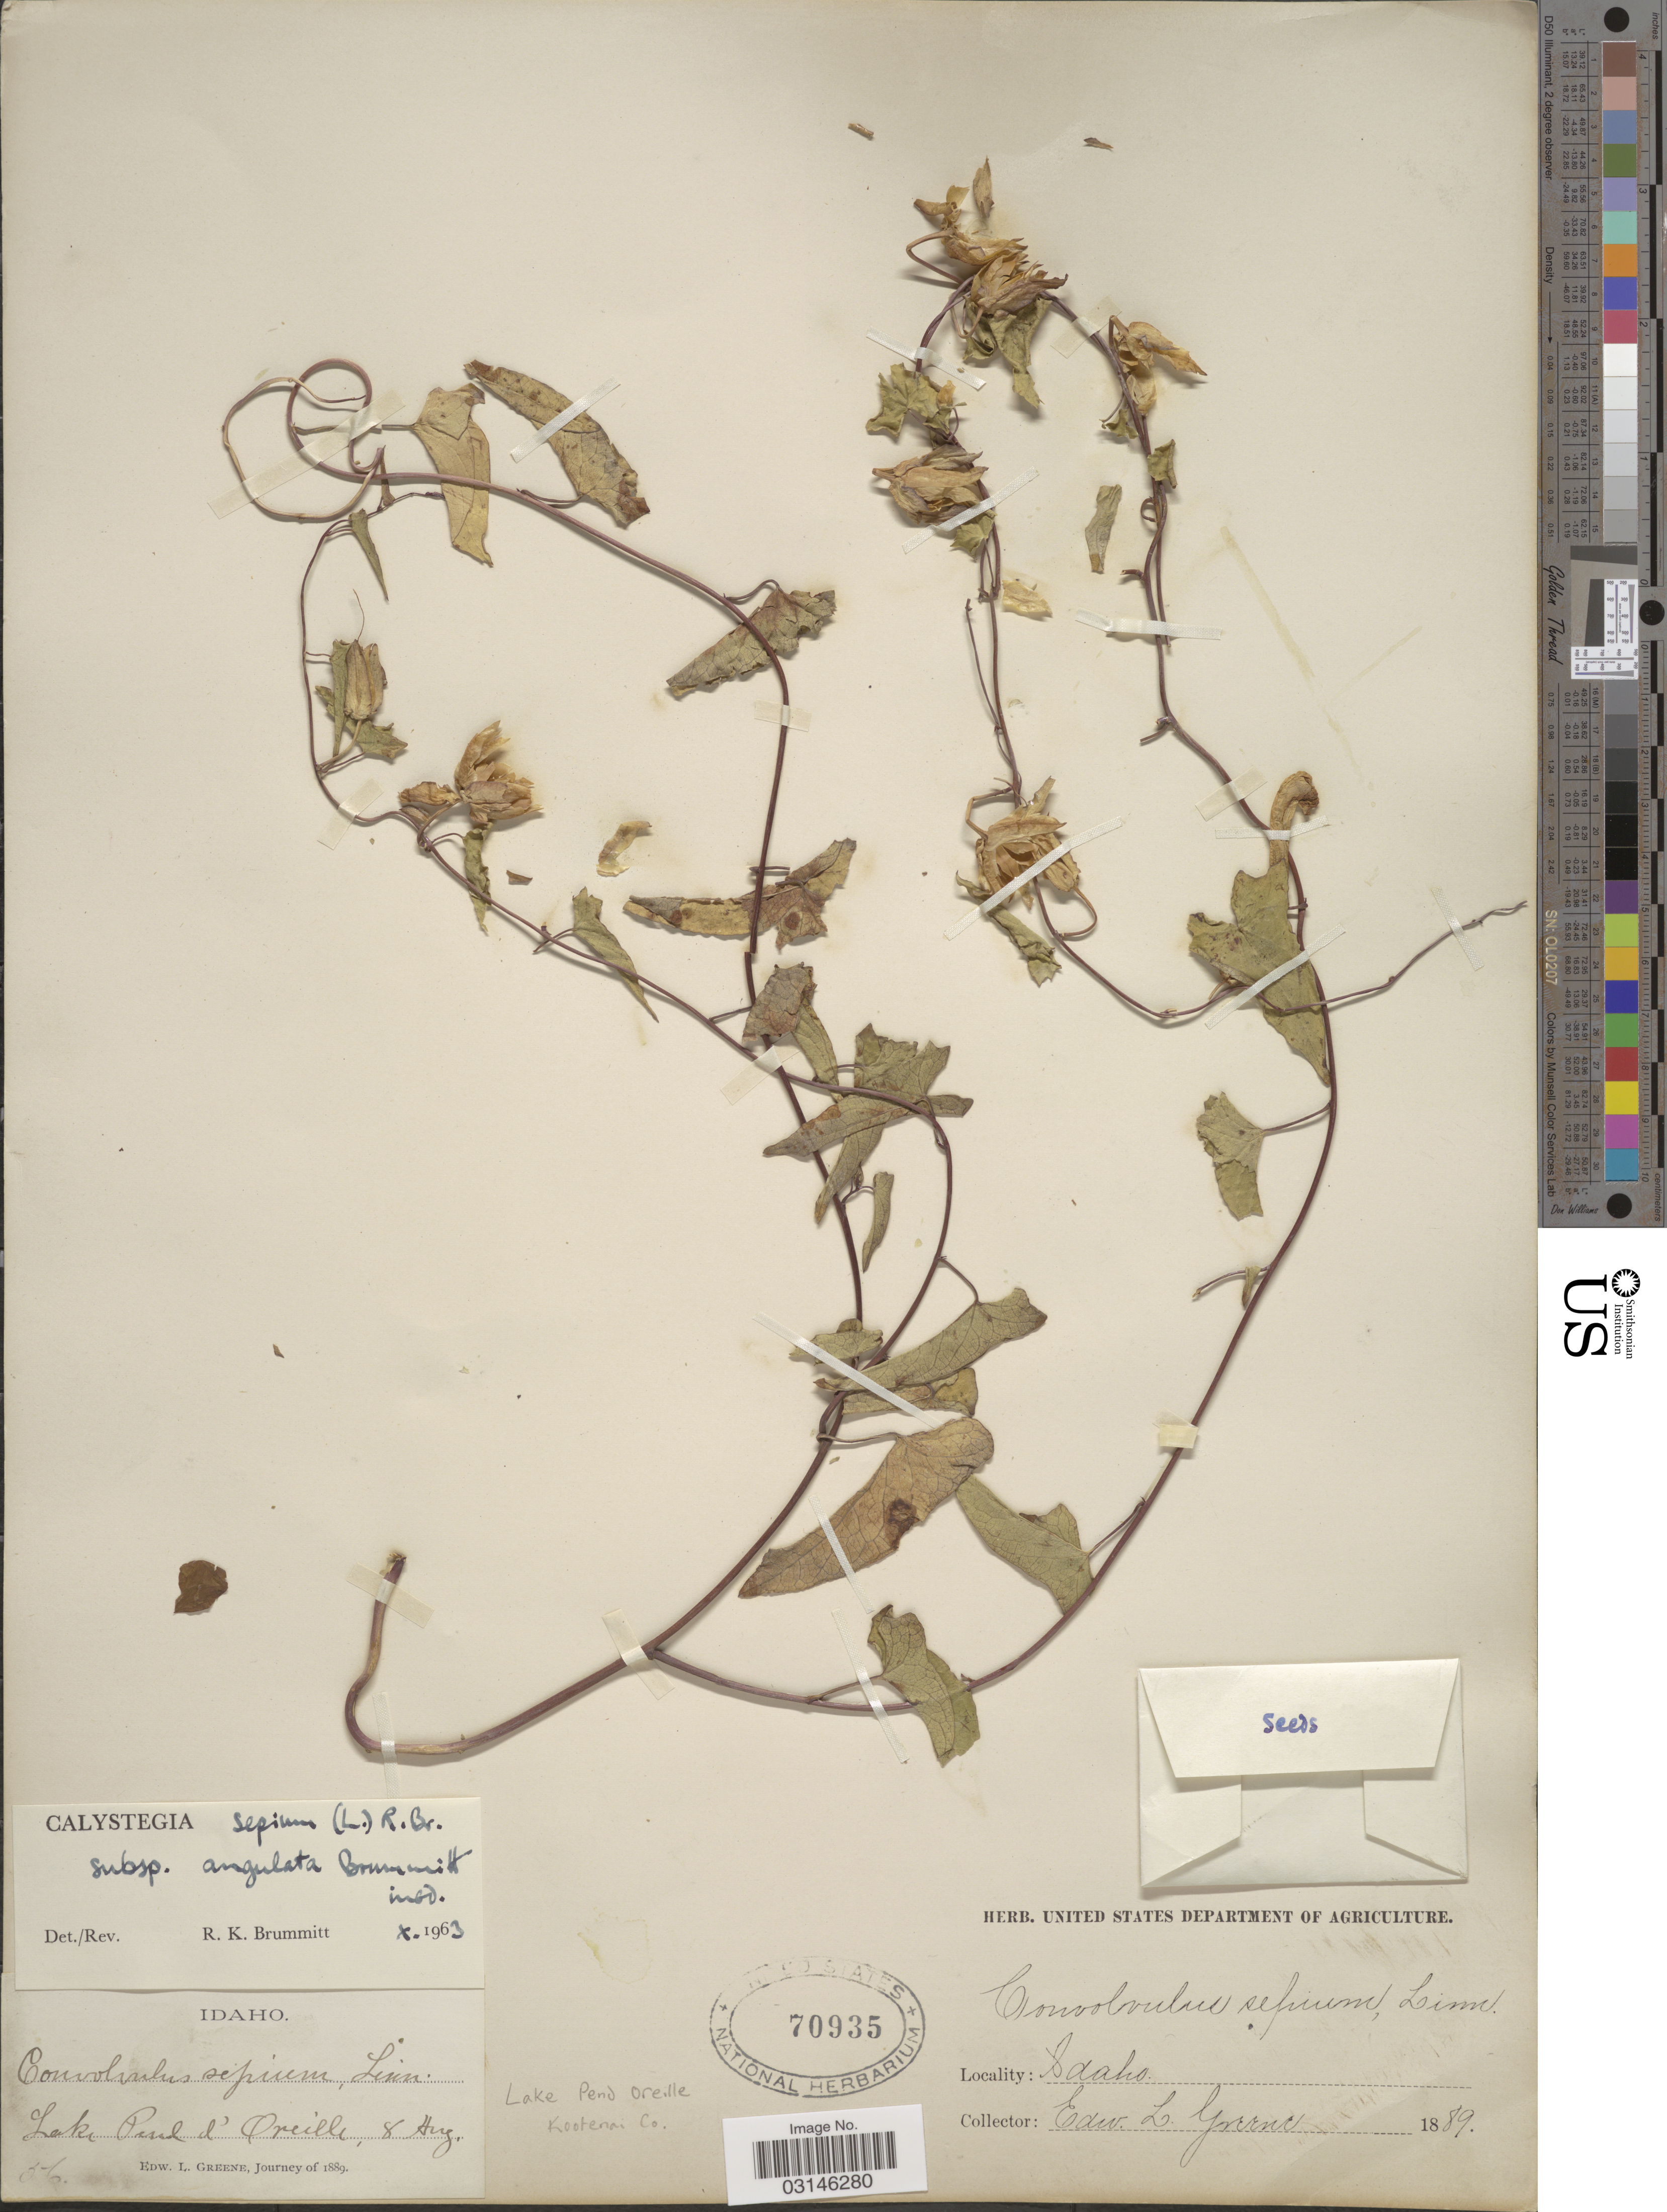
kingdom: Plantae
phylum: Tracheophyta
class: Magnoliopsida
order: Solanales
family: Convolvulaceae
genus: Calystegia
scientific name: Calystegia sepium subsp. angulata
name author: Brummitt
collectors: E. L. Greene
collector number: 56?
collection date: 1889-08-08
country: United States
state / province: Idaho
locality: Lake Pend d'Oreille.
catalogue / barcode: US 70935